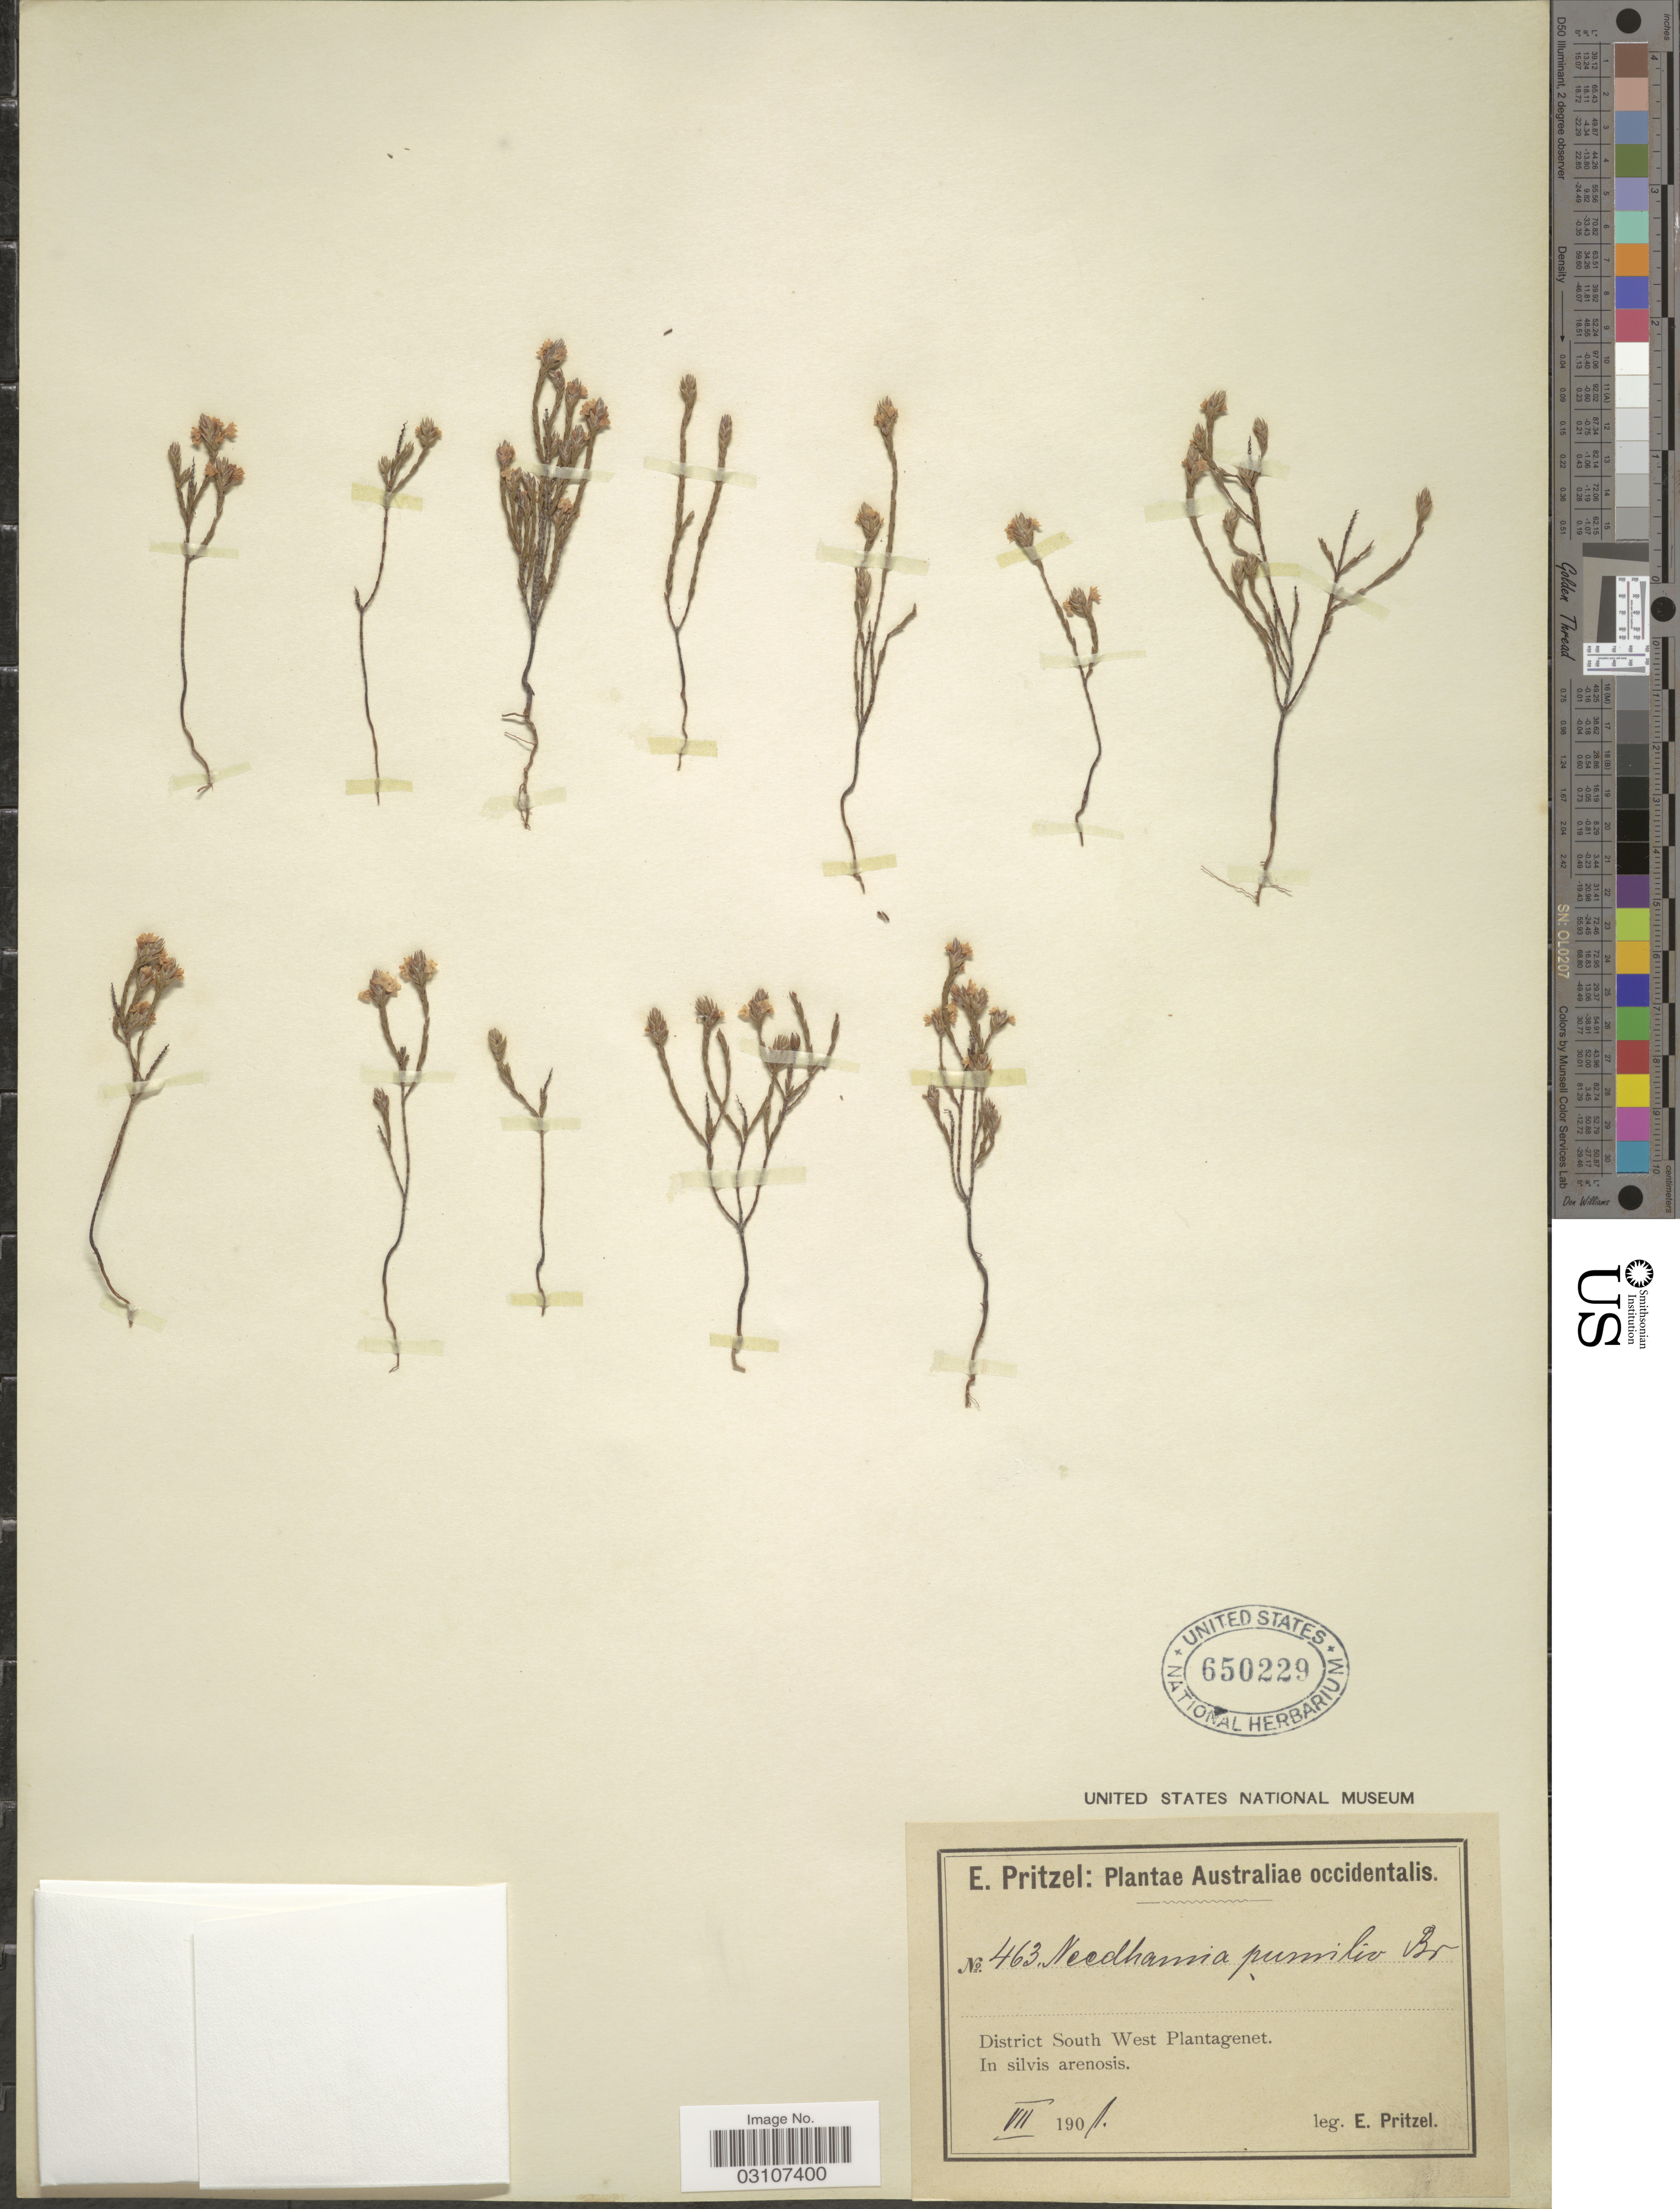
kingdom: Plantae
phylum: Tracheophyta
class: Magnoliopsida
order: Ericales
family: Ericaceae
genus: Needhamia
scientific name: Needhamia pumilio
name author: R. Br.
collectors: E. G. Pritzel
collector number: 463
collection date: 1901-07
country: Australia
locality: Australiae occidentalis. District South West Plantagenet.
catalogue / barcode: US 650229